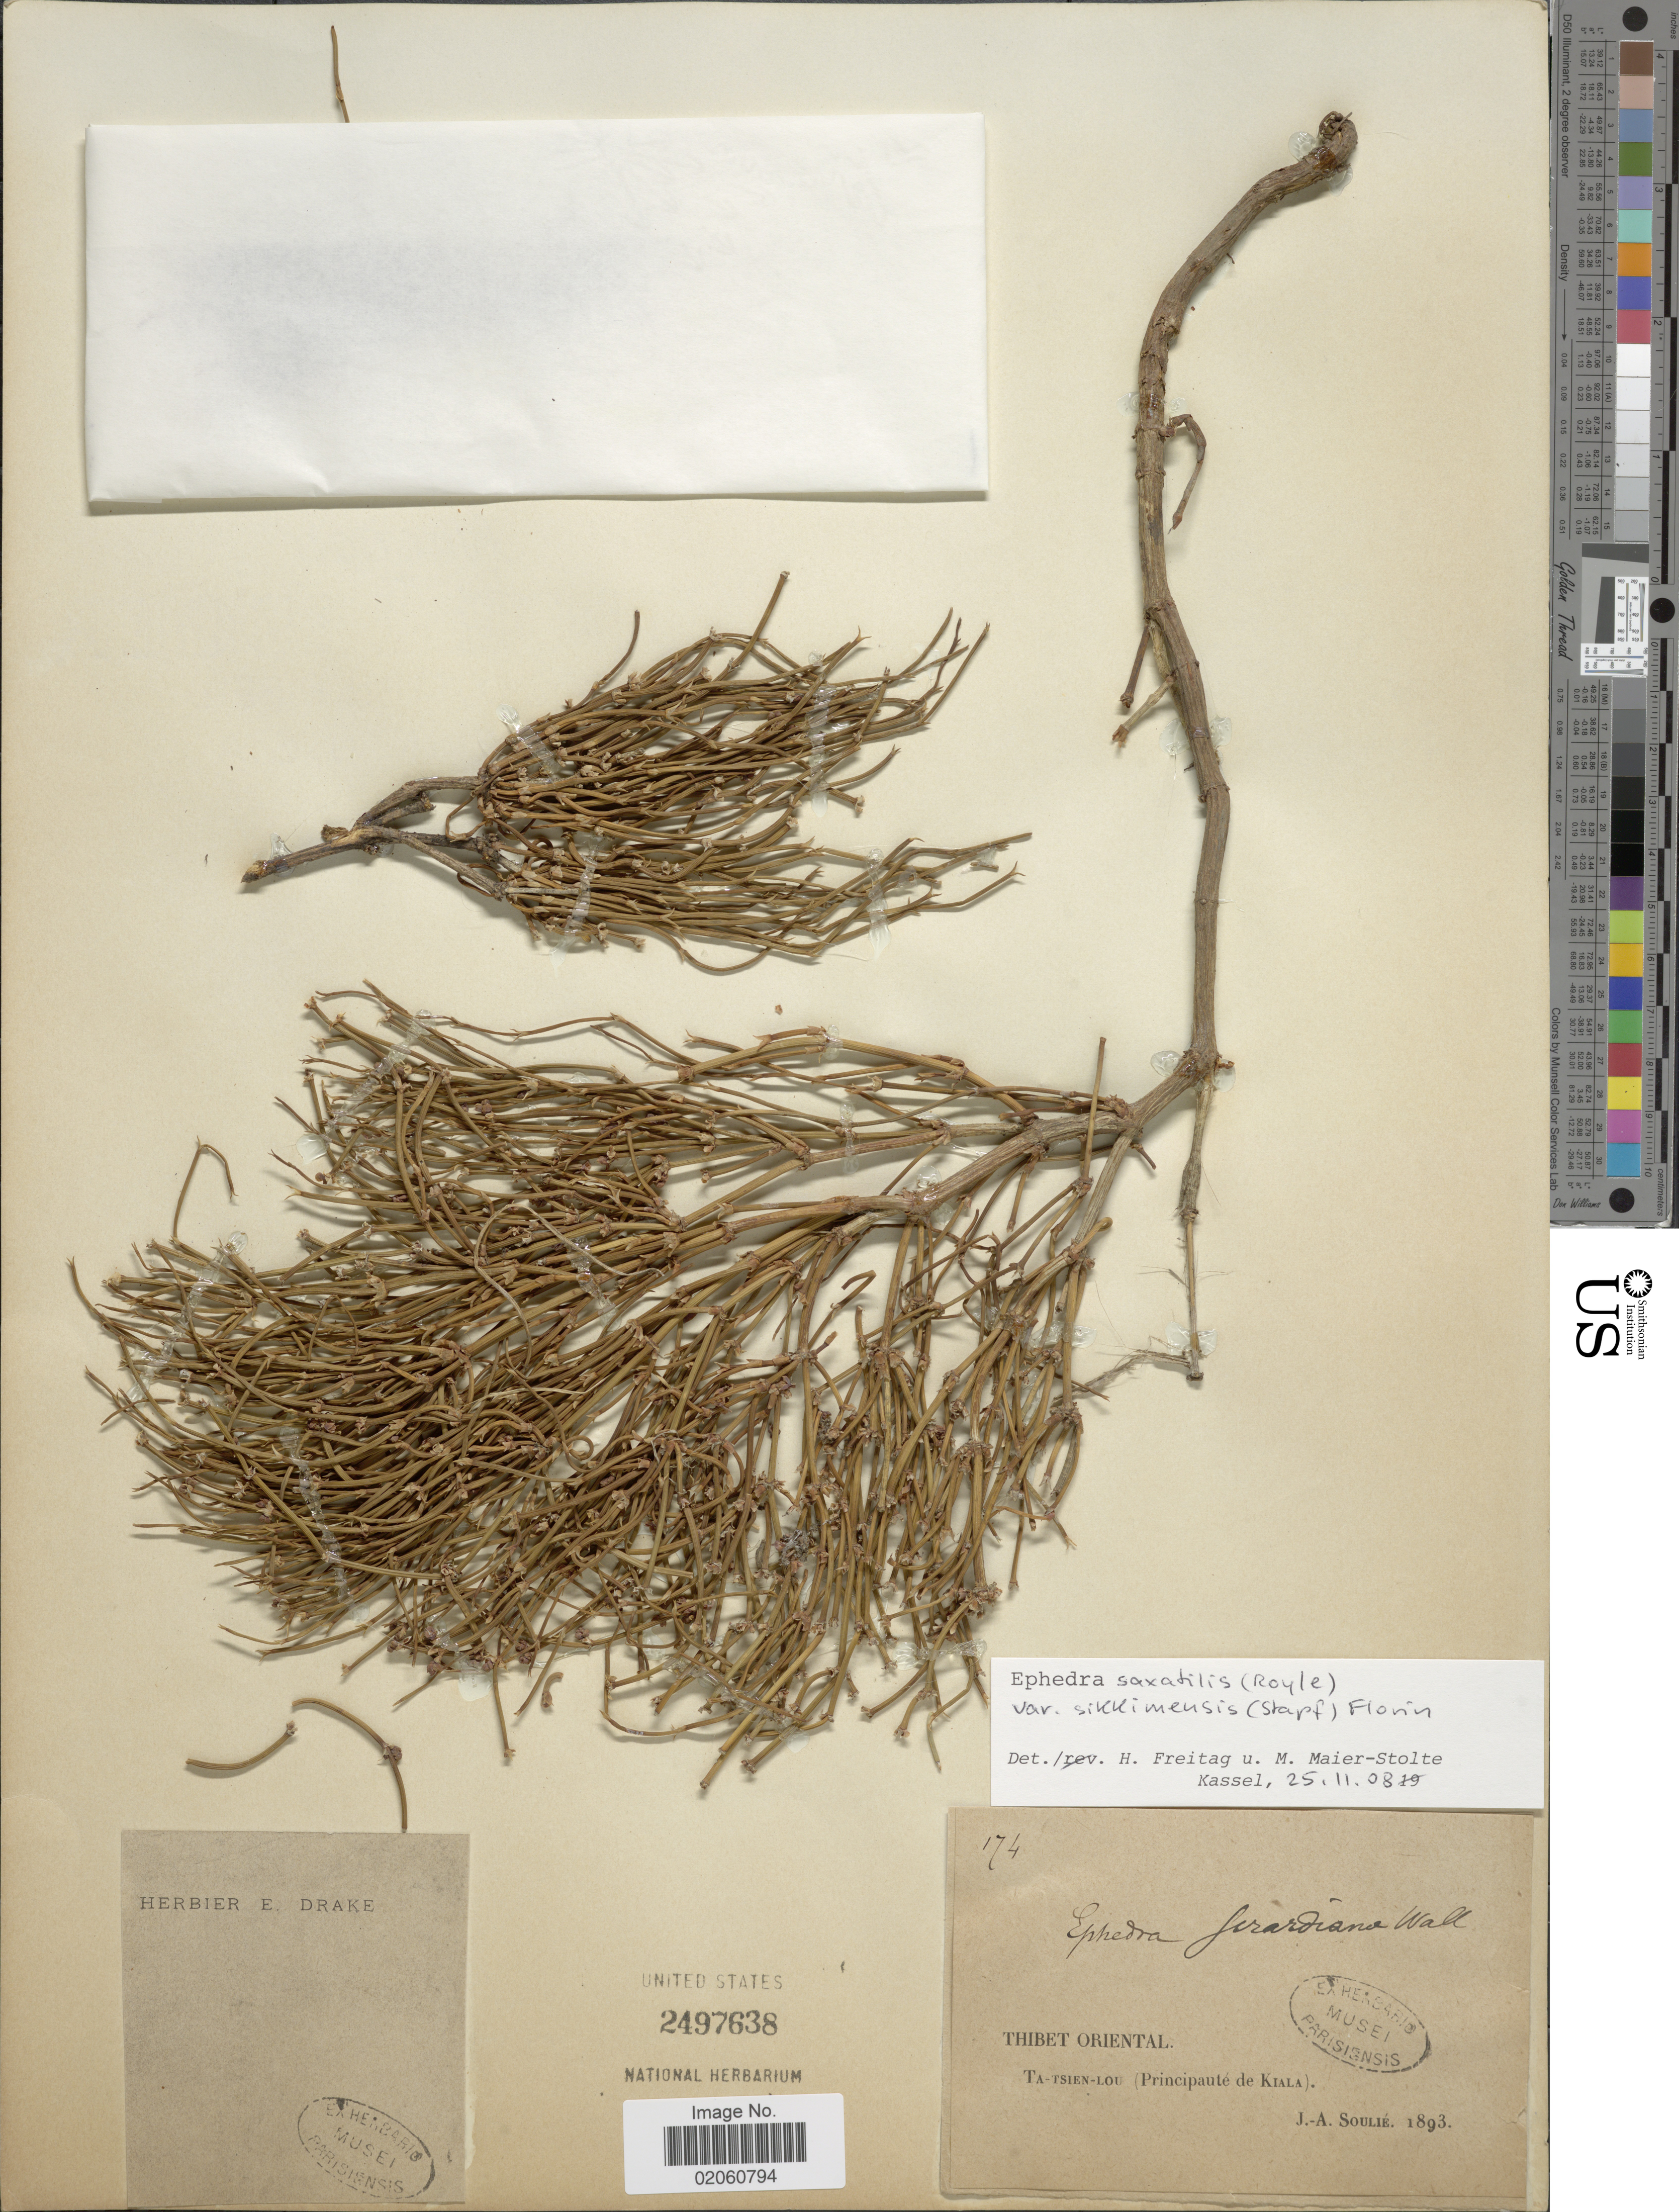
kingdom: Plantae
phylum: Tracheophyta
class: Gnetopsida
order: Ephedrales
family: Ephedraceae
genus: Ephedra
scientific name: Ephedra saxatilis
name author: (Stapf) Royle ex Florin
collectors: J. Soulié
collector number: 174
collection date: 1893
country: China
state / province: Xizang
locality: Thibet Oriental, Ta-Tsien-Lou (Principauté de Kiala)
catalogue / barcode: US 2497638